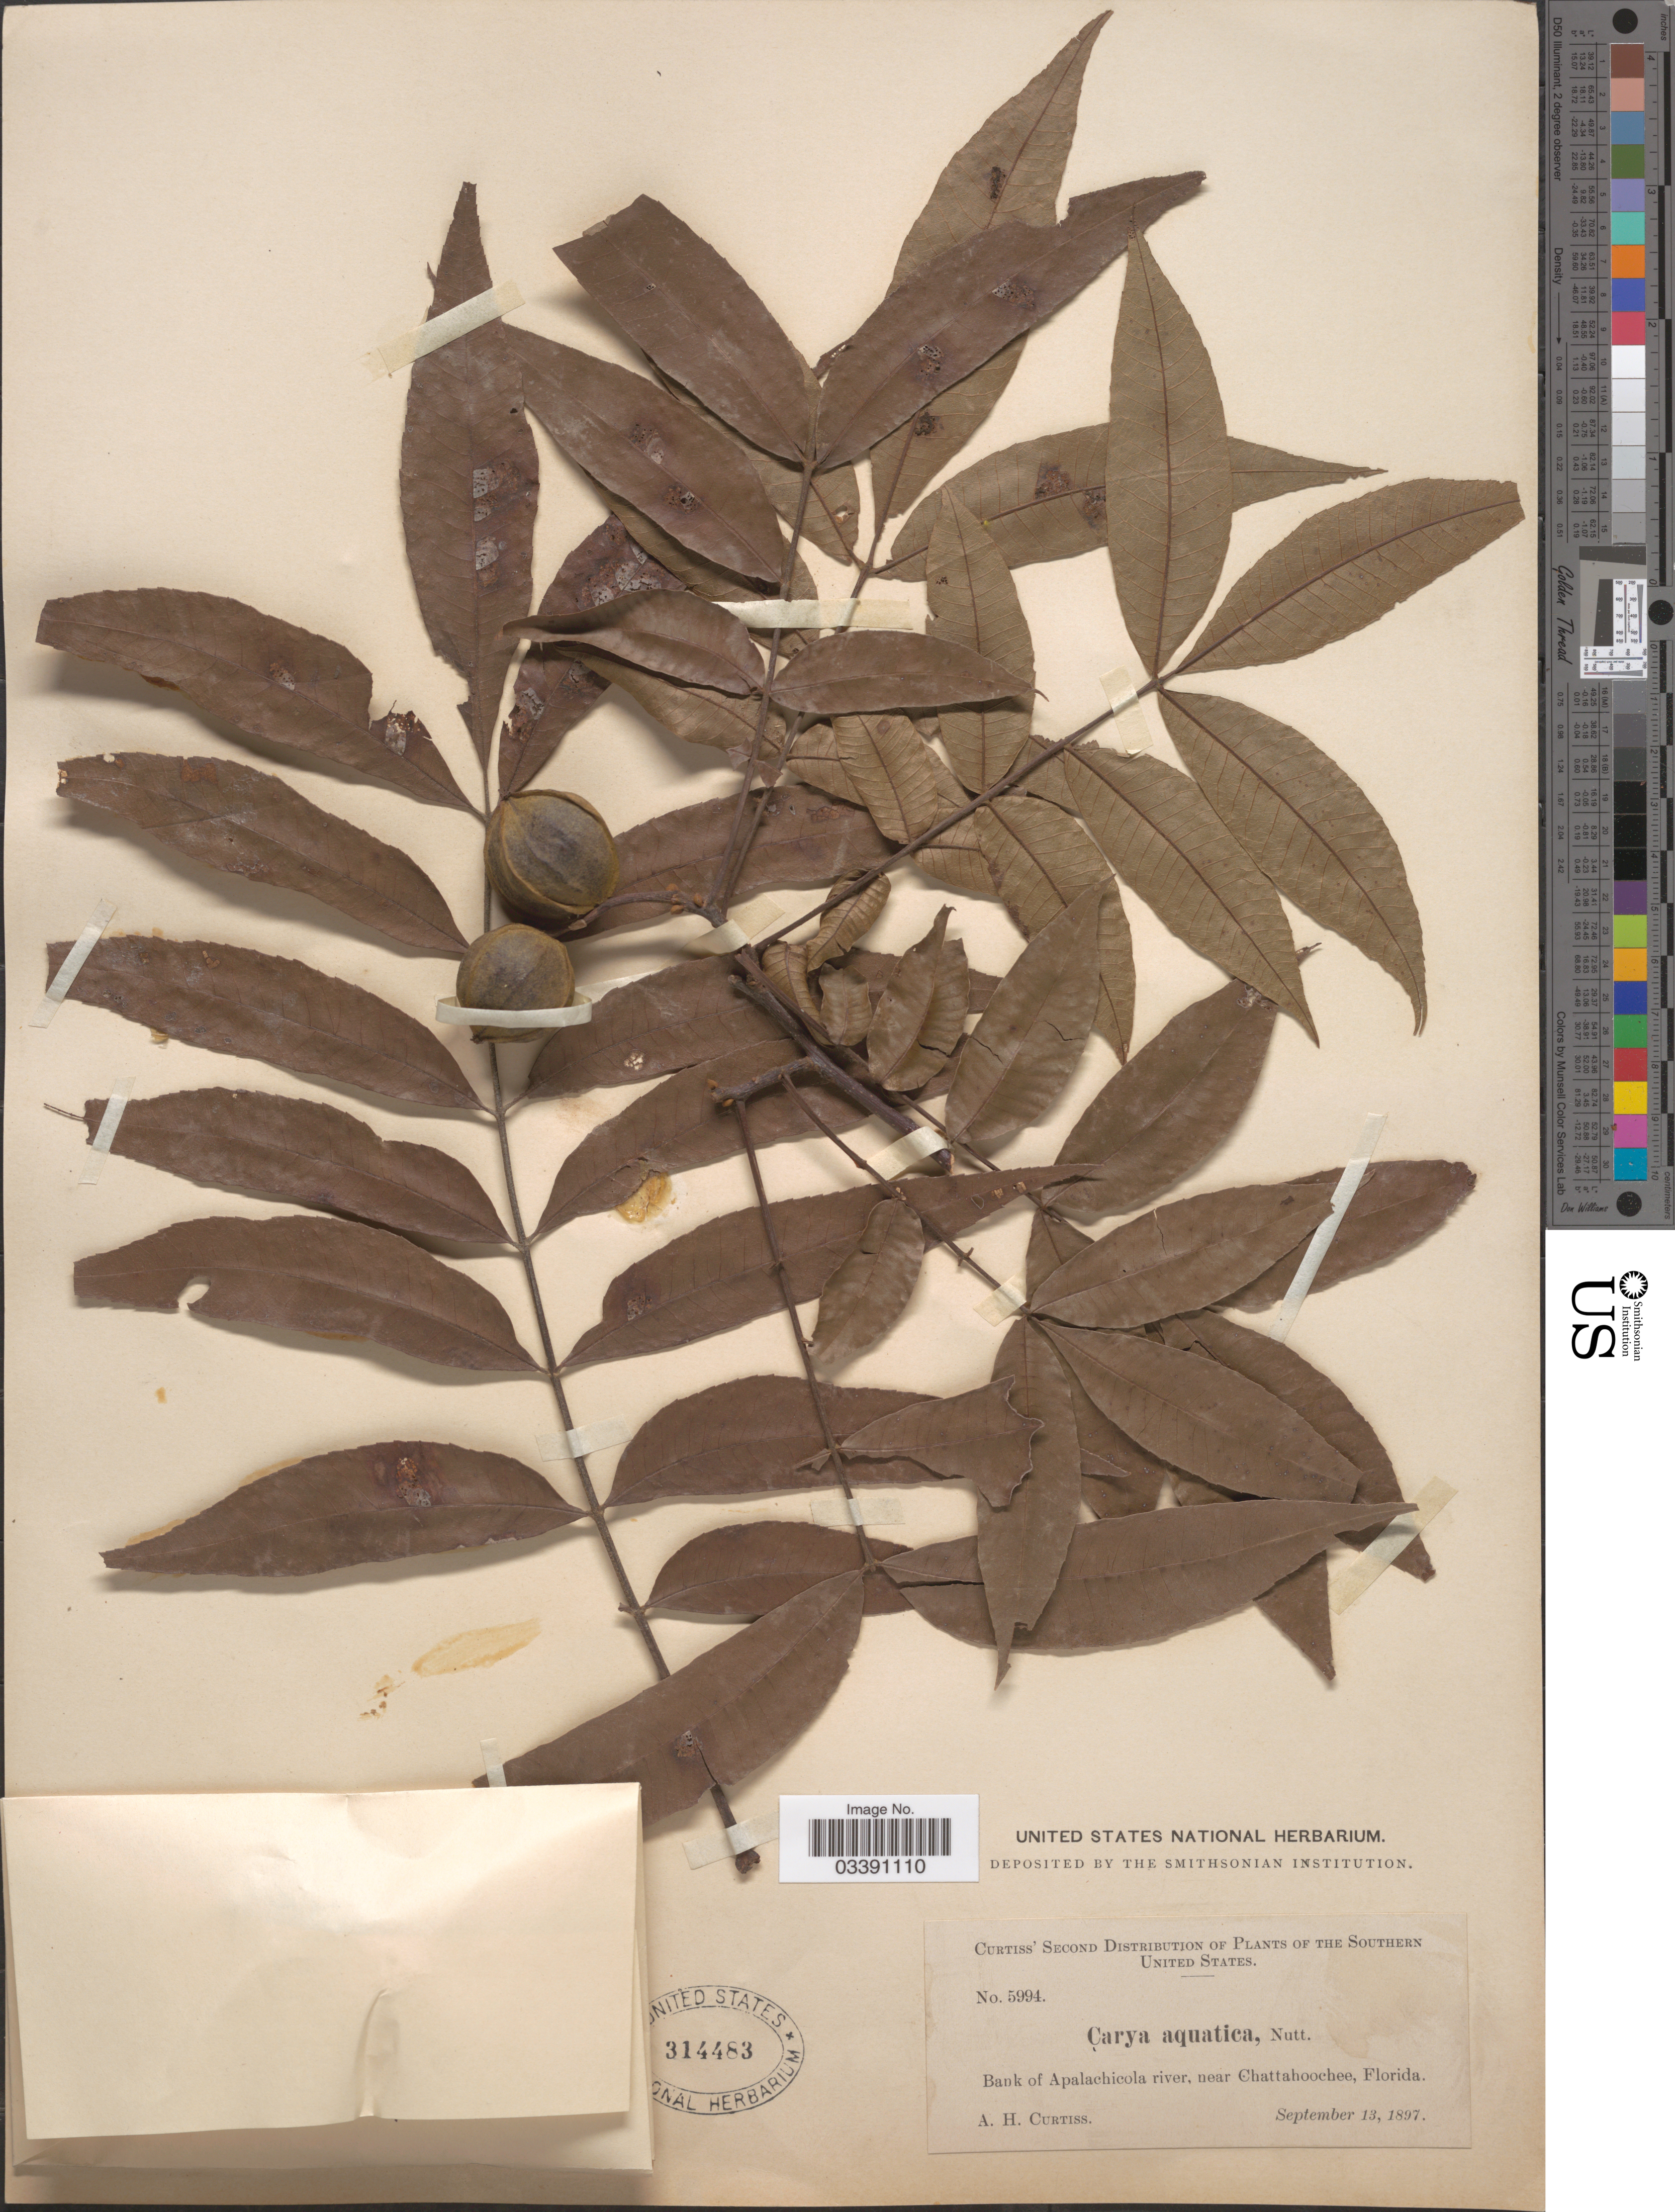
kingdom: Plantae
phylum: Tracheophyta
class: Magnoliopsida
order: Fagales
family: Juglandaceae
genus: Carya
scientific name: Carya aquatica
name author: (F. Michx.) Nutt.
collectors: A. H. Curtiss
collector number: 5994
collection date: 1897-09-13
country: United States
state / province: Florida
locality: Southern United States. Bank of Apalachicola river, near Chattahoochee.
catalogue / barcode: US 314483